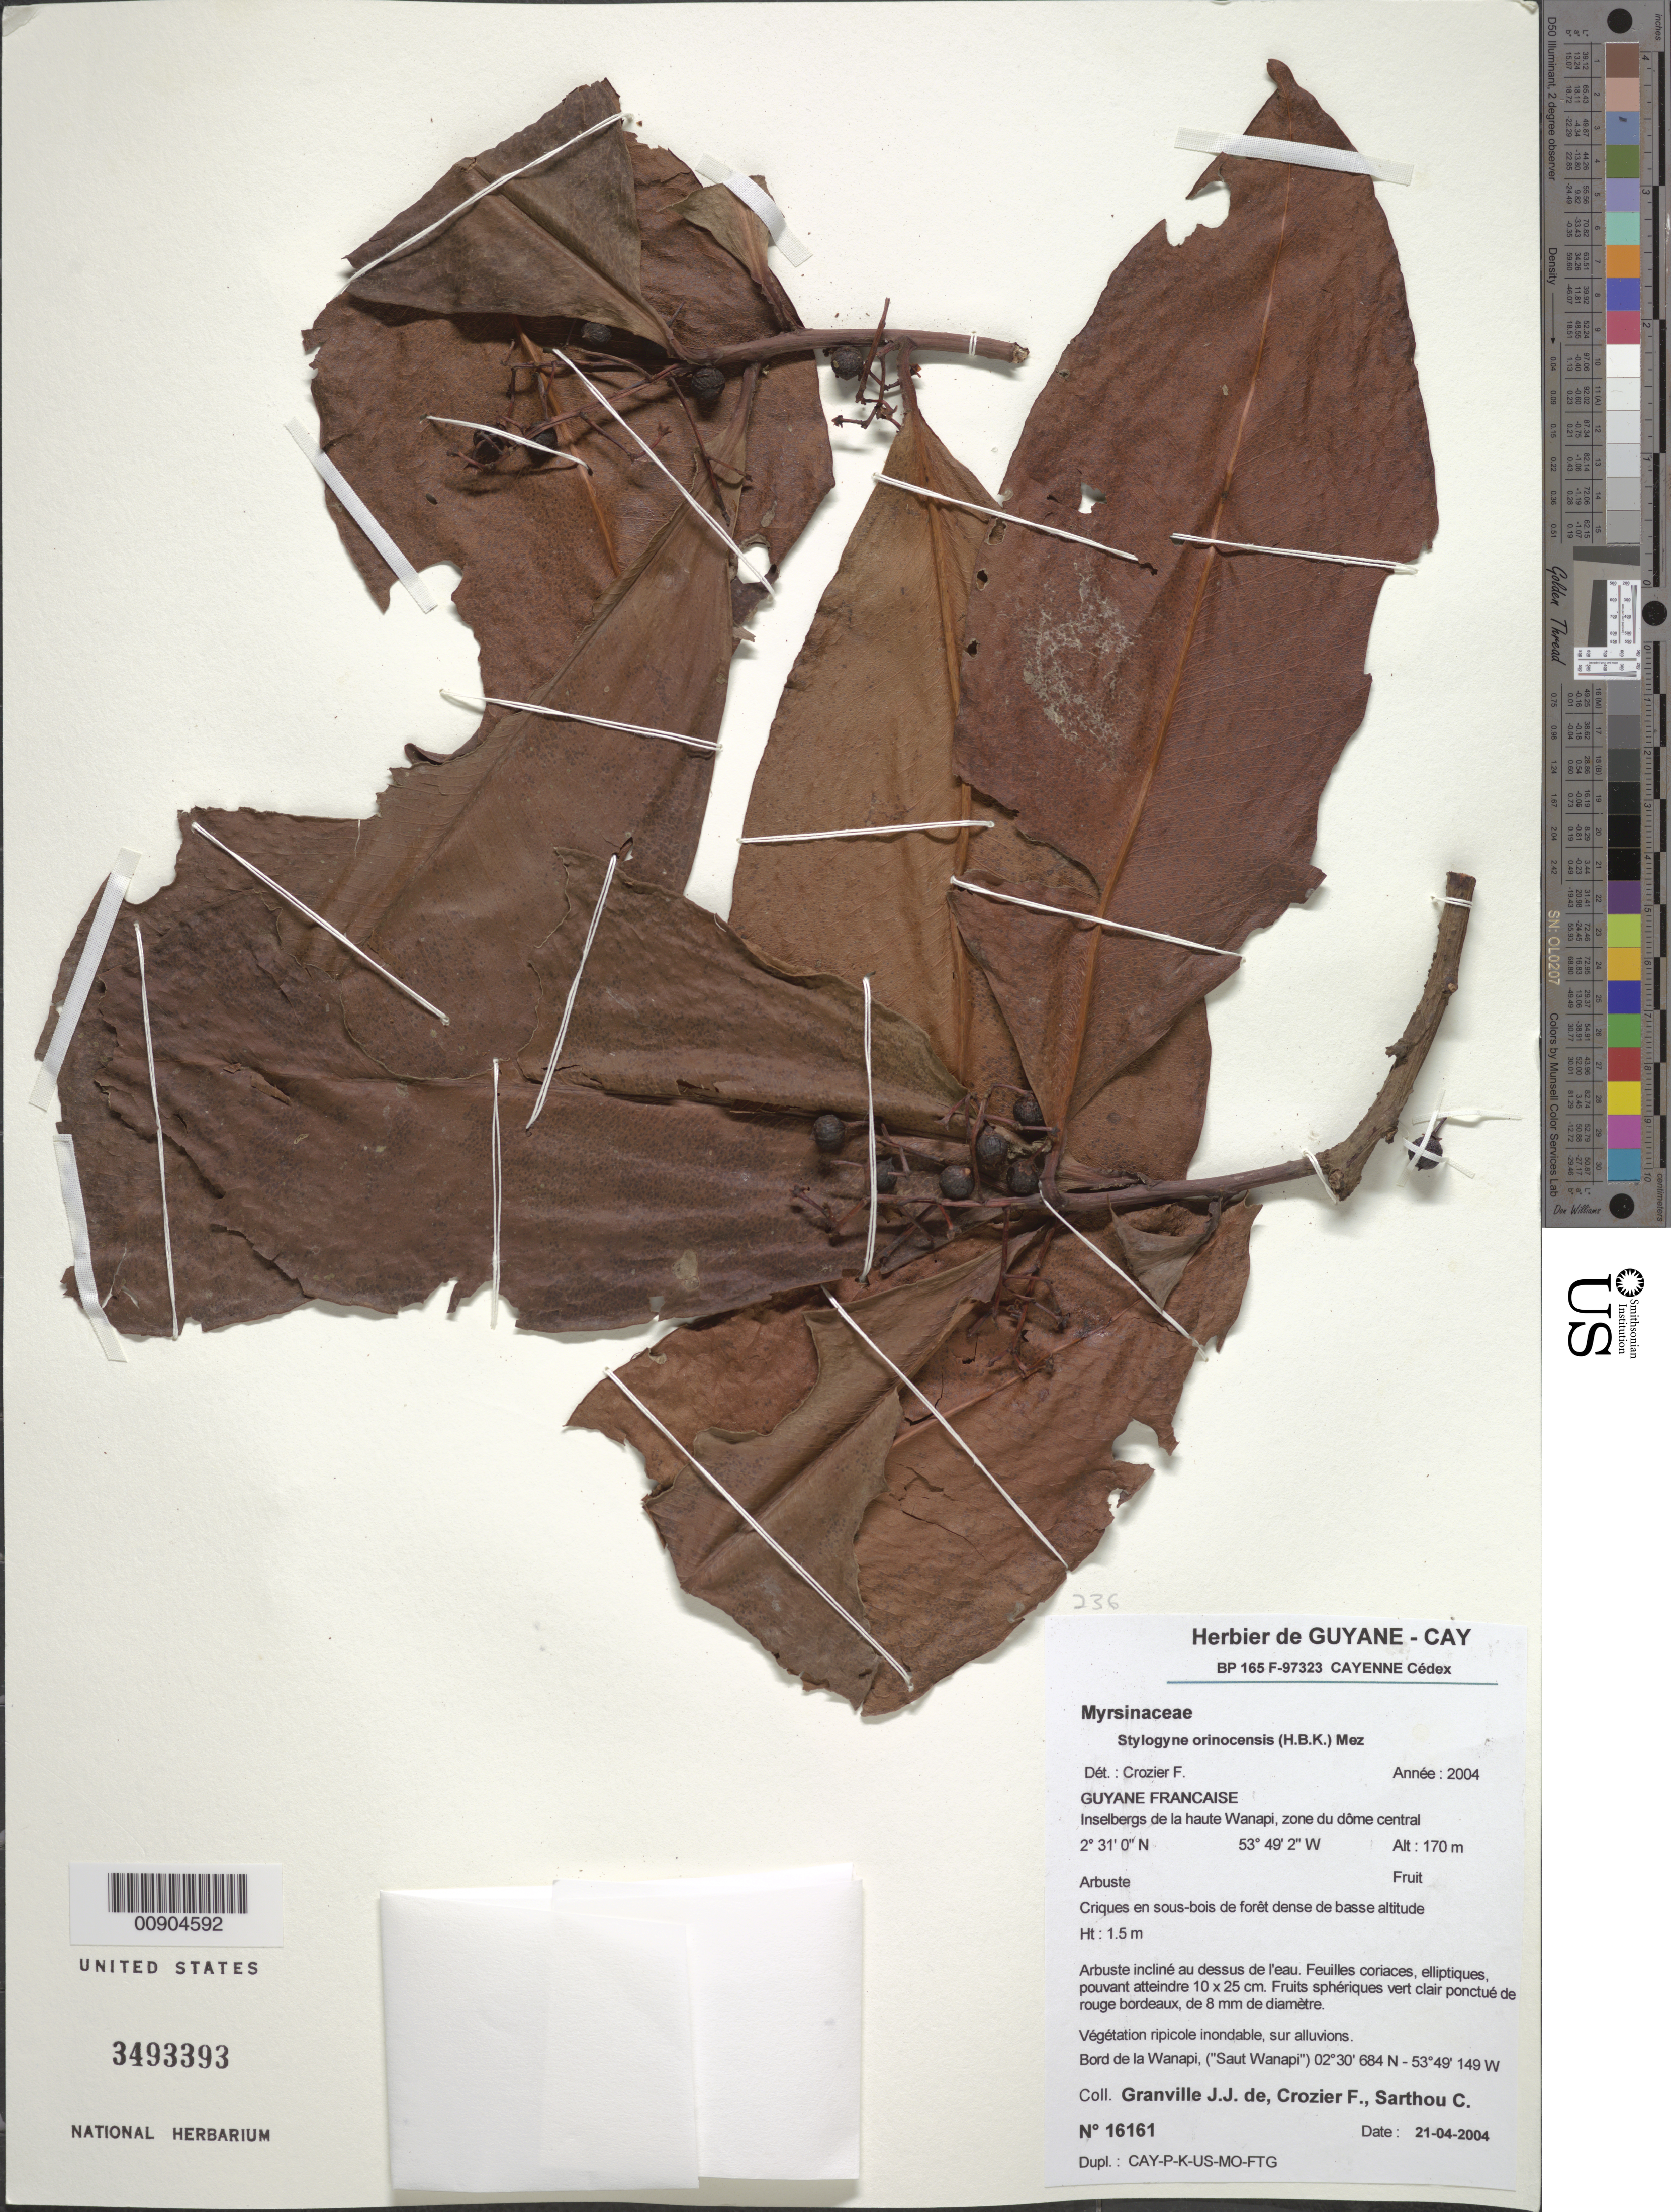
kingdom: Plantae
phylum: Tracheophyta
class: Magnoliopsida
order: Ericales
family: Primulaceae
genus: Stylogyne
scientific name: Stylogyne orinocensis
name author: (Kunth) Mez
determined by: Crozier, F.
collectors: J.-J. de Granville, F. Crozier & C. Sarthou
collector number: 16161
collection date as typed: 21-Apr-04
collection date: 2004-04-21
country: French Guiana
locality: Inselbergs de la haute Wanapi, bord de Wanapi ("Saut Wanapi")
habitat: Criques en sous bois de forêt dense de basse altitude; en végétation ripicole inondable, sur alluvions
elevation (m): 170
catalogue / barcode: US 3493393